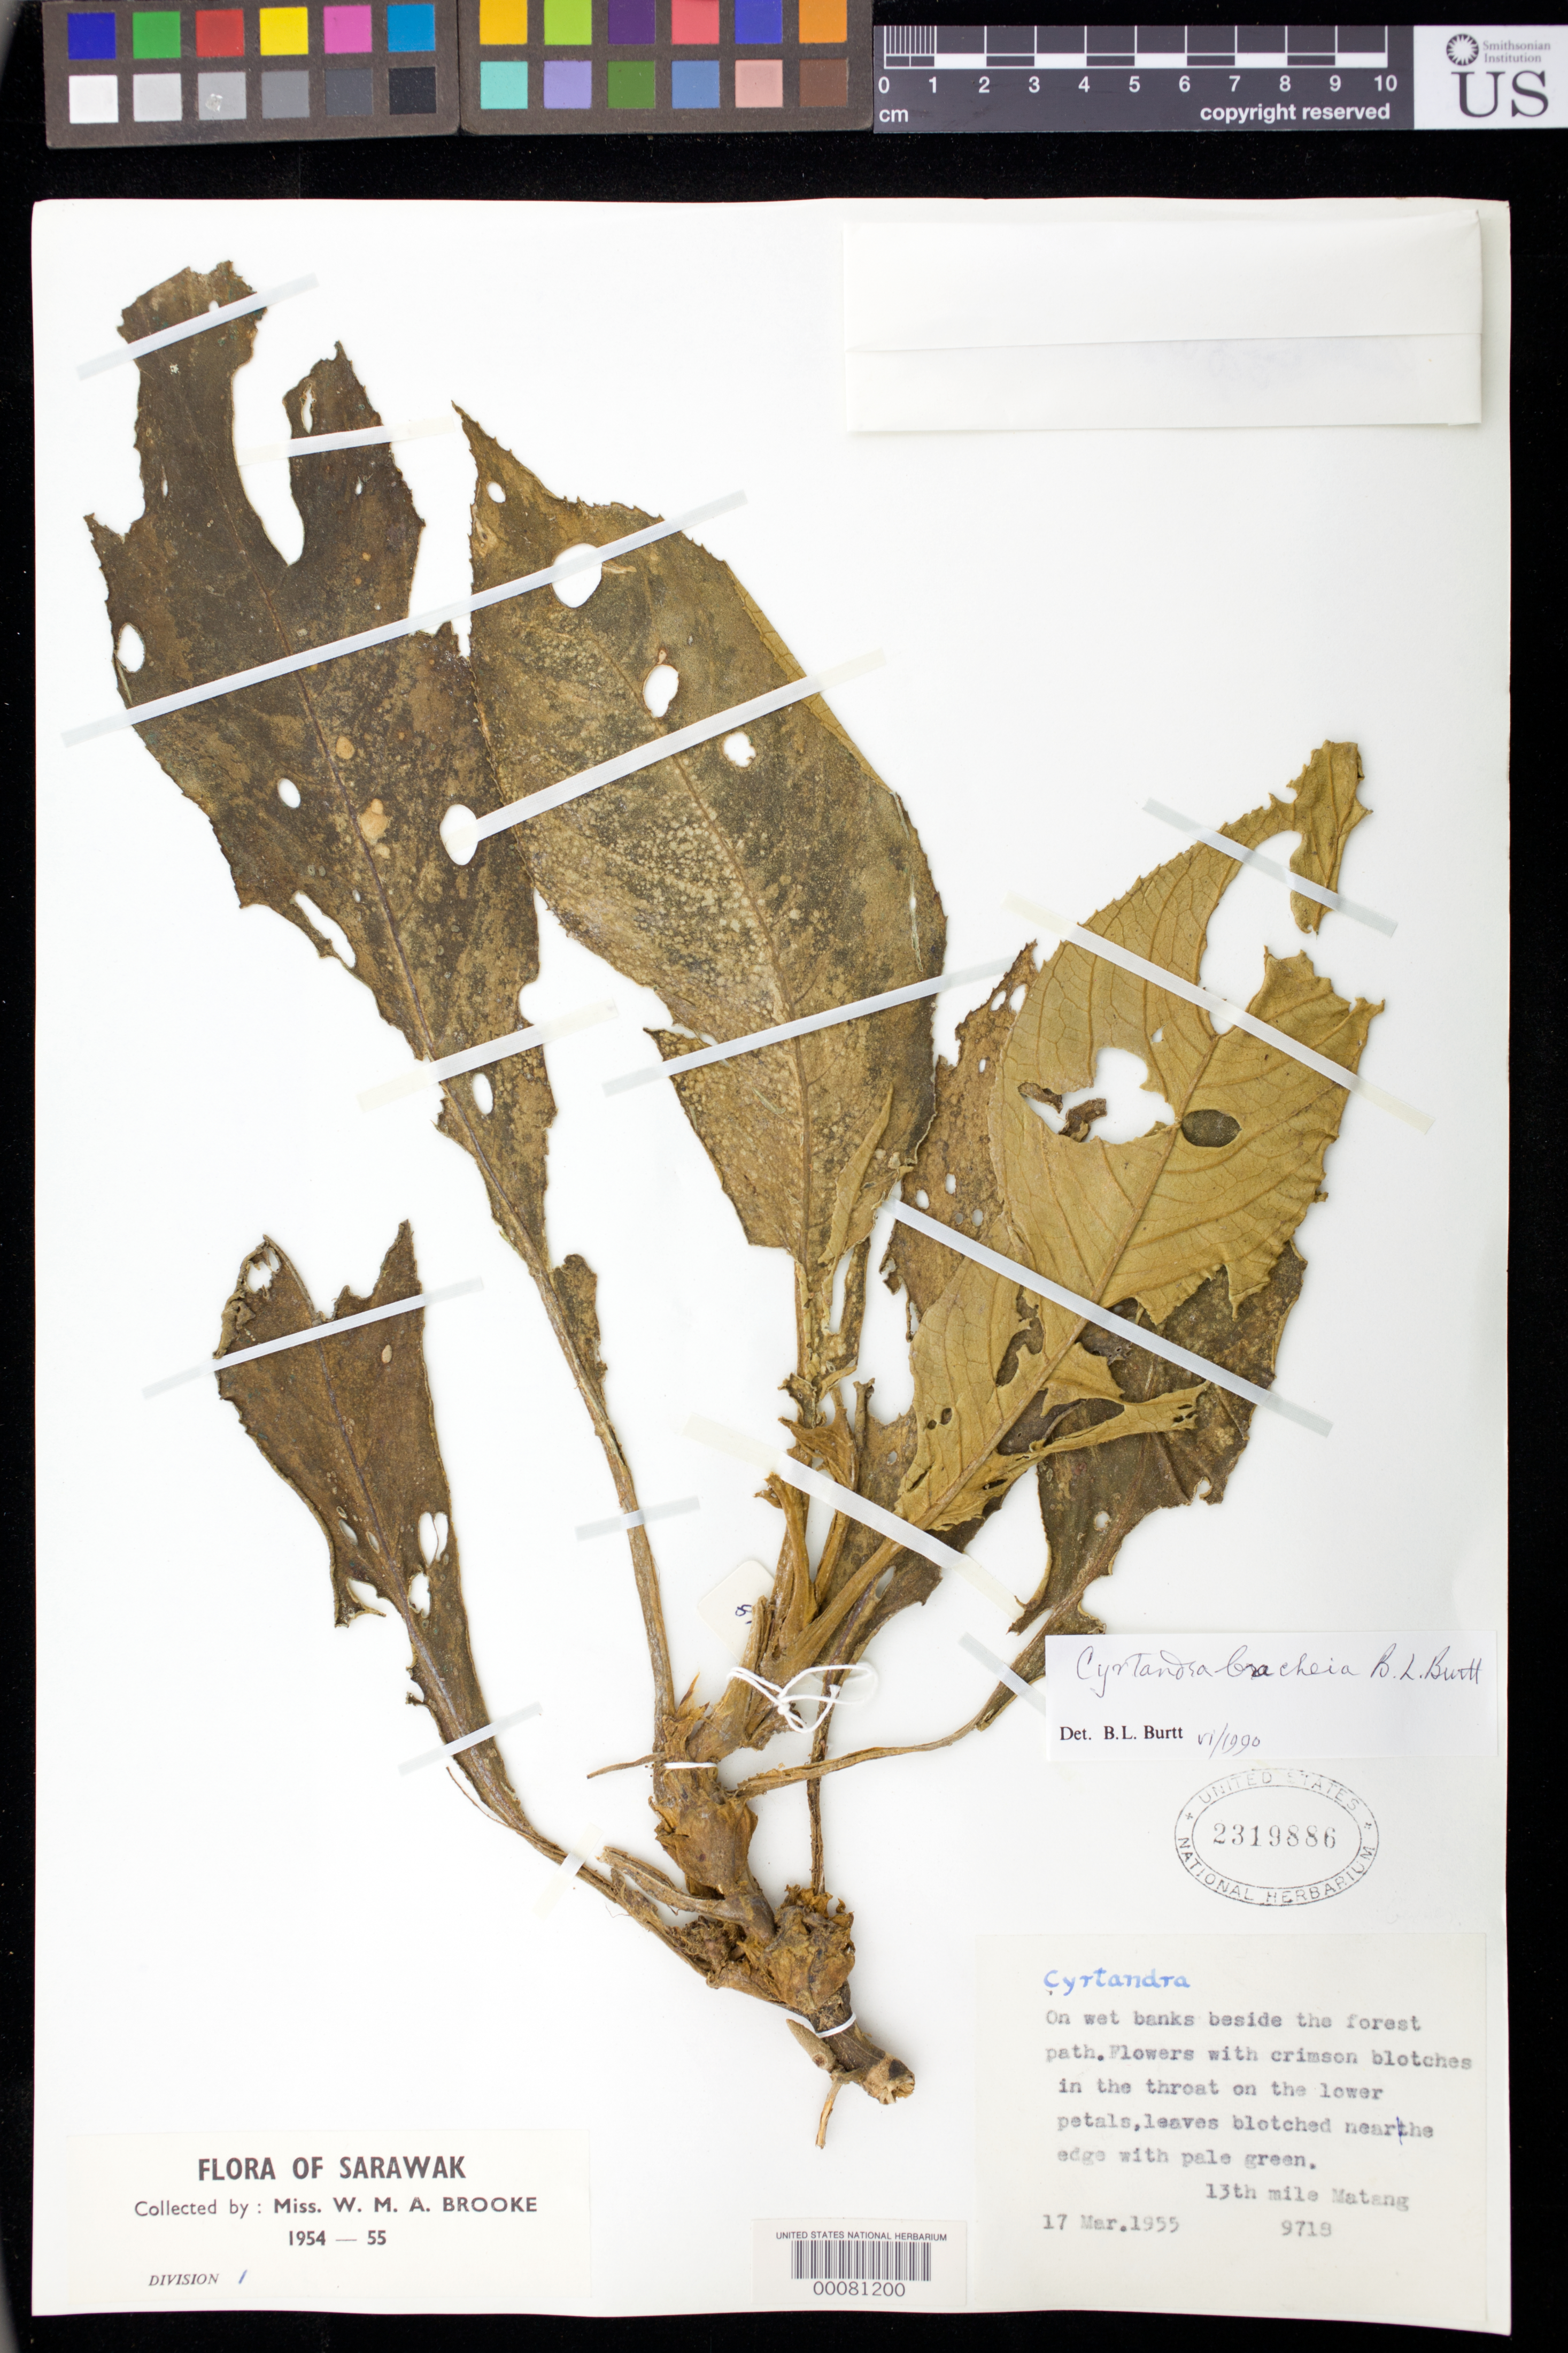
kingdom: Plantae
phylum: Tracheophyta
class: Magnoliopsida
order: Lamiales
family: Gesneriaceae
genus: Cyrtandra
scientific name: Cyrtandra bracheia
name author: B.L. Burtt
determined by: Burtt, B. L.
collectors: W. Brooke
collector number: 9718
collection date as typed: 17 Mar 1955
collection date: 1955-03-17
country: Malaysia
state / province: Sarawak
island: Borneo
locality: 13th mile matang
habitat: On wet banks beside the forest path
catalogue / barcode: US 2319886